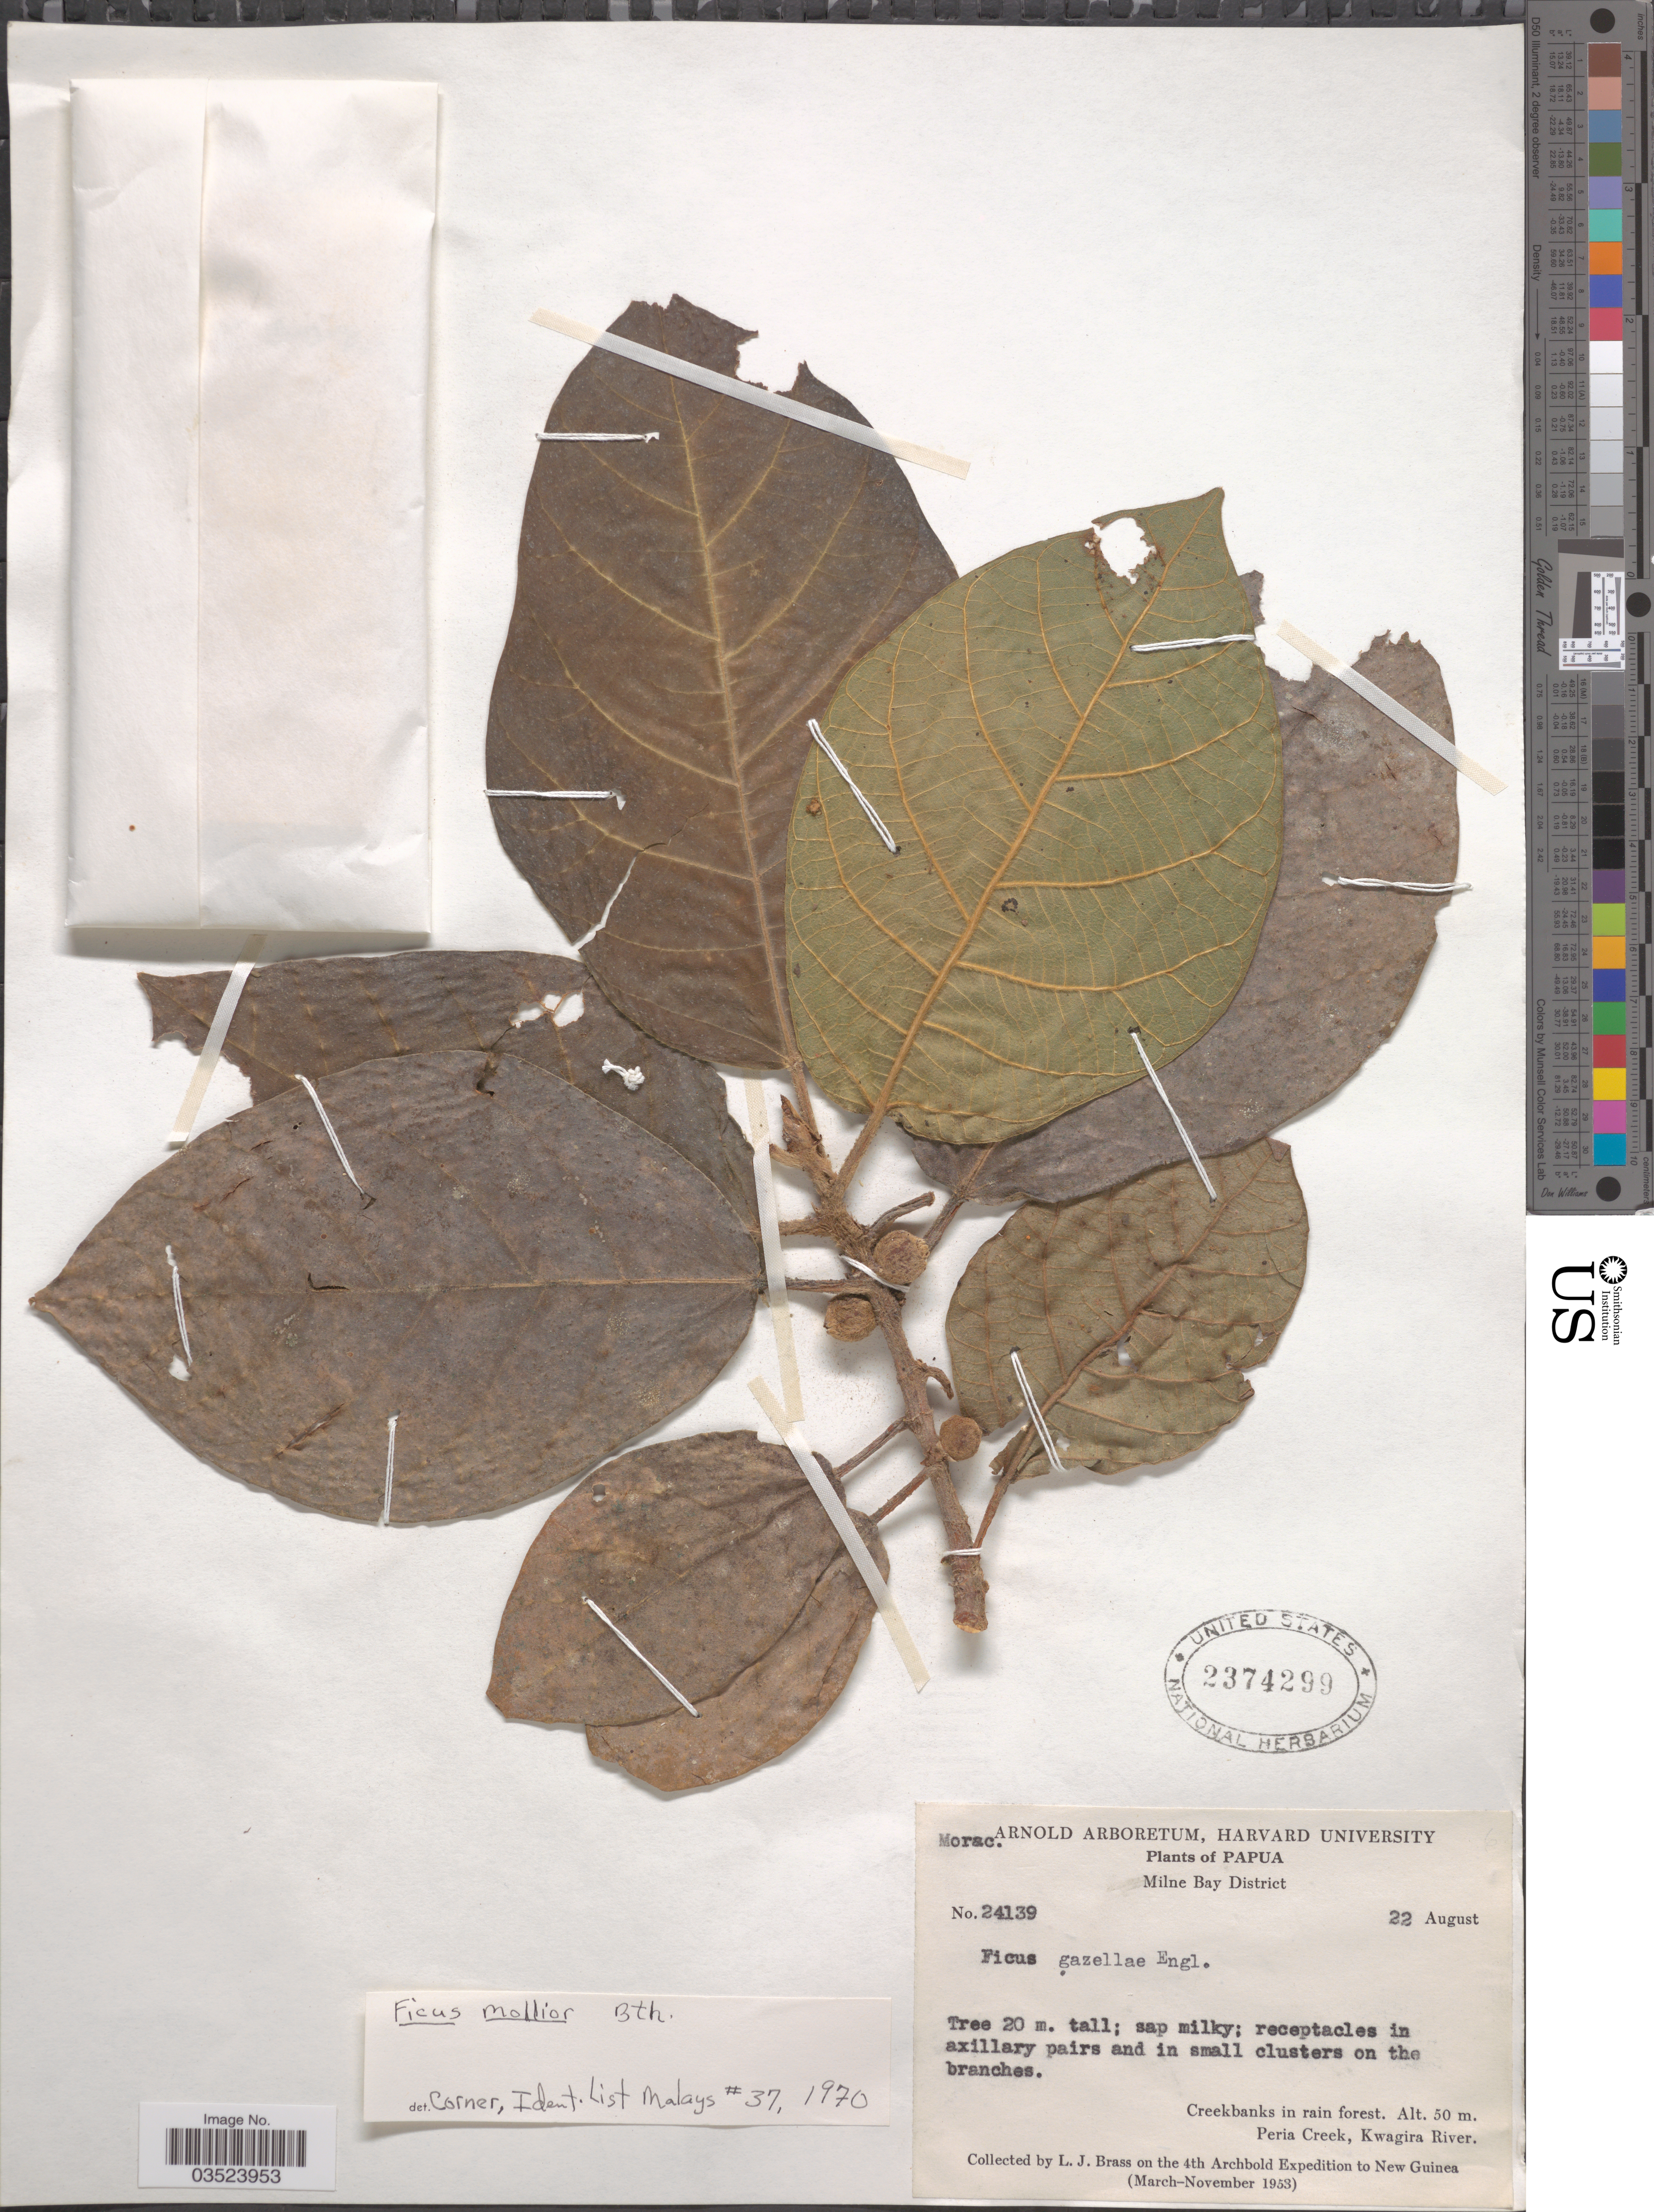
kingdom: Plantae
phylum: Tracheophyta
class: Magnoliopsida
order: Rosales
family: Moraceae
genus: Ficus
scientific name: Ficus mollior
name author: F. Muell. ex Benth.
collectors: L. J. Brass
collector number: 24139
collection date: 1953-08-22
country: Papua New Guinea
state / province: Milne Bay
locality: Papua. Milne Bay District. Peria Creek, Kwagira River.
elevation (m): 50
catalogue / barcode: US 2374299